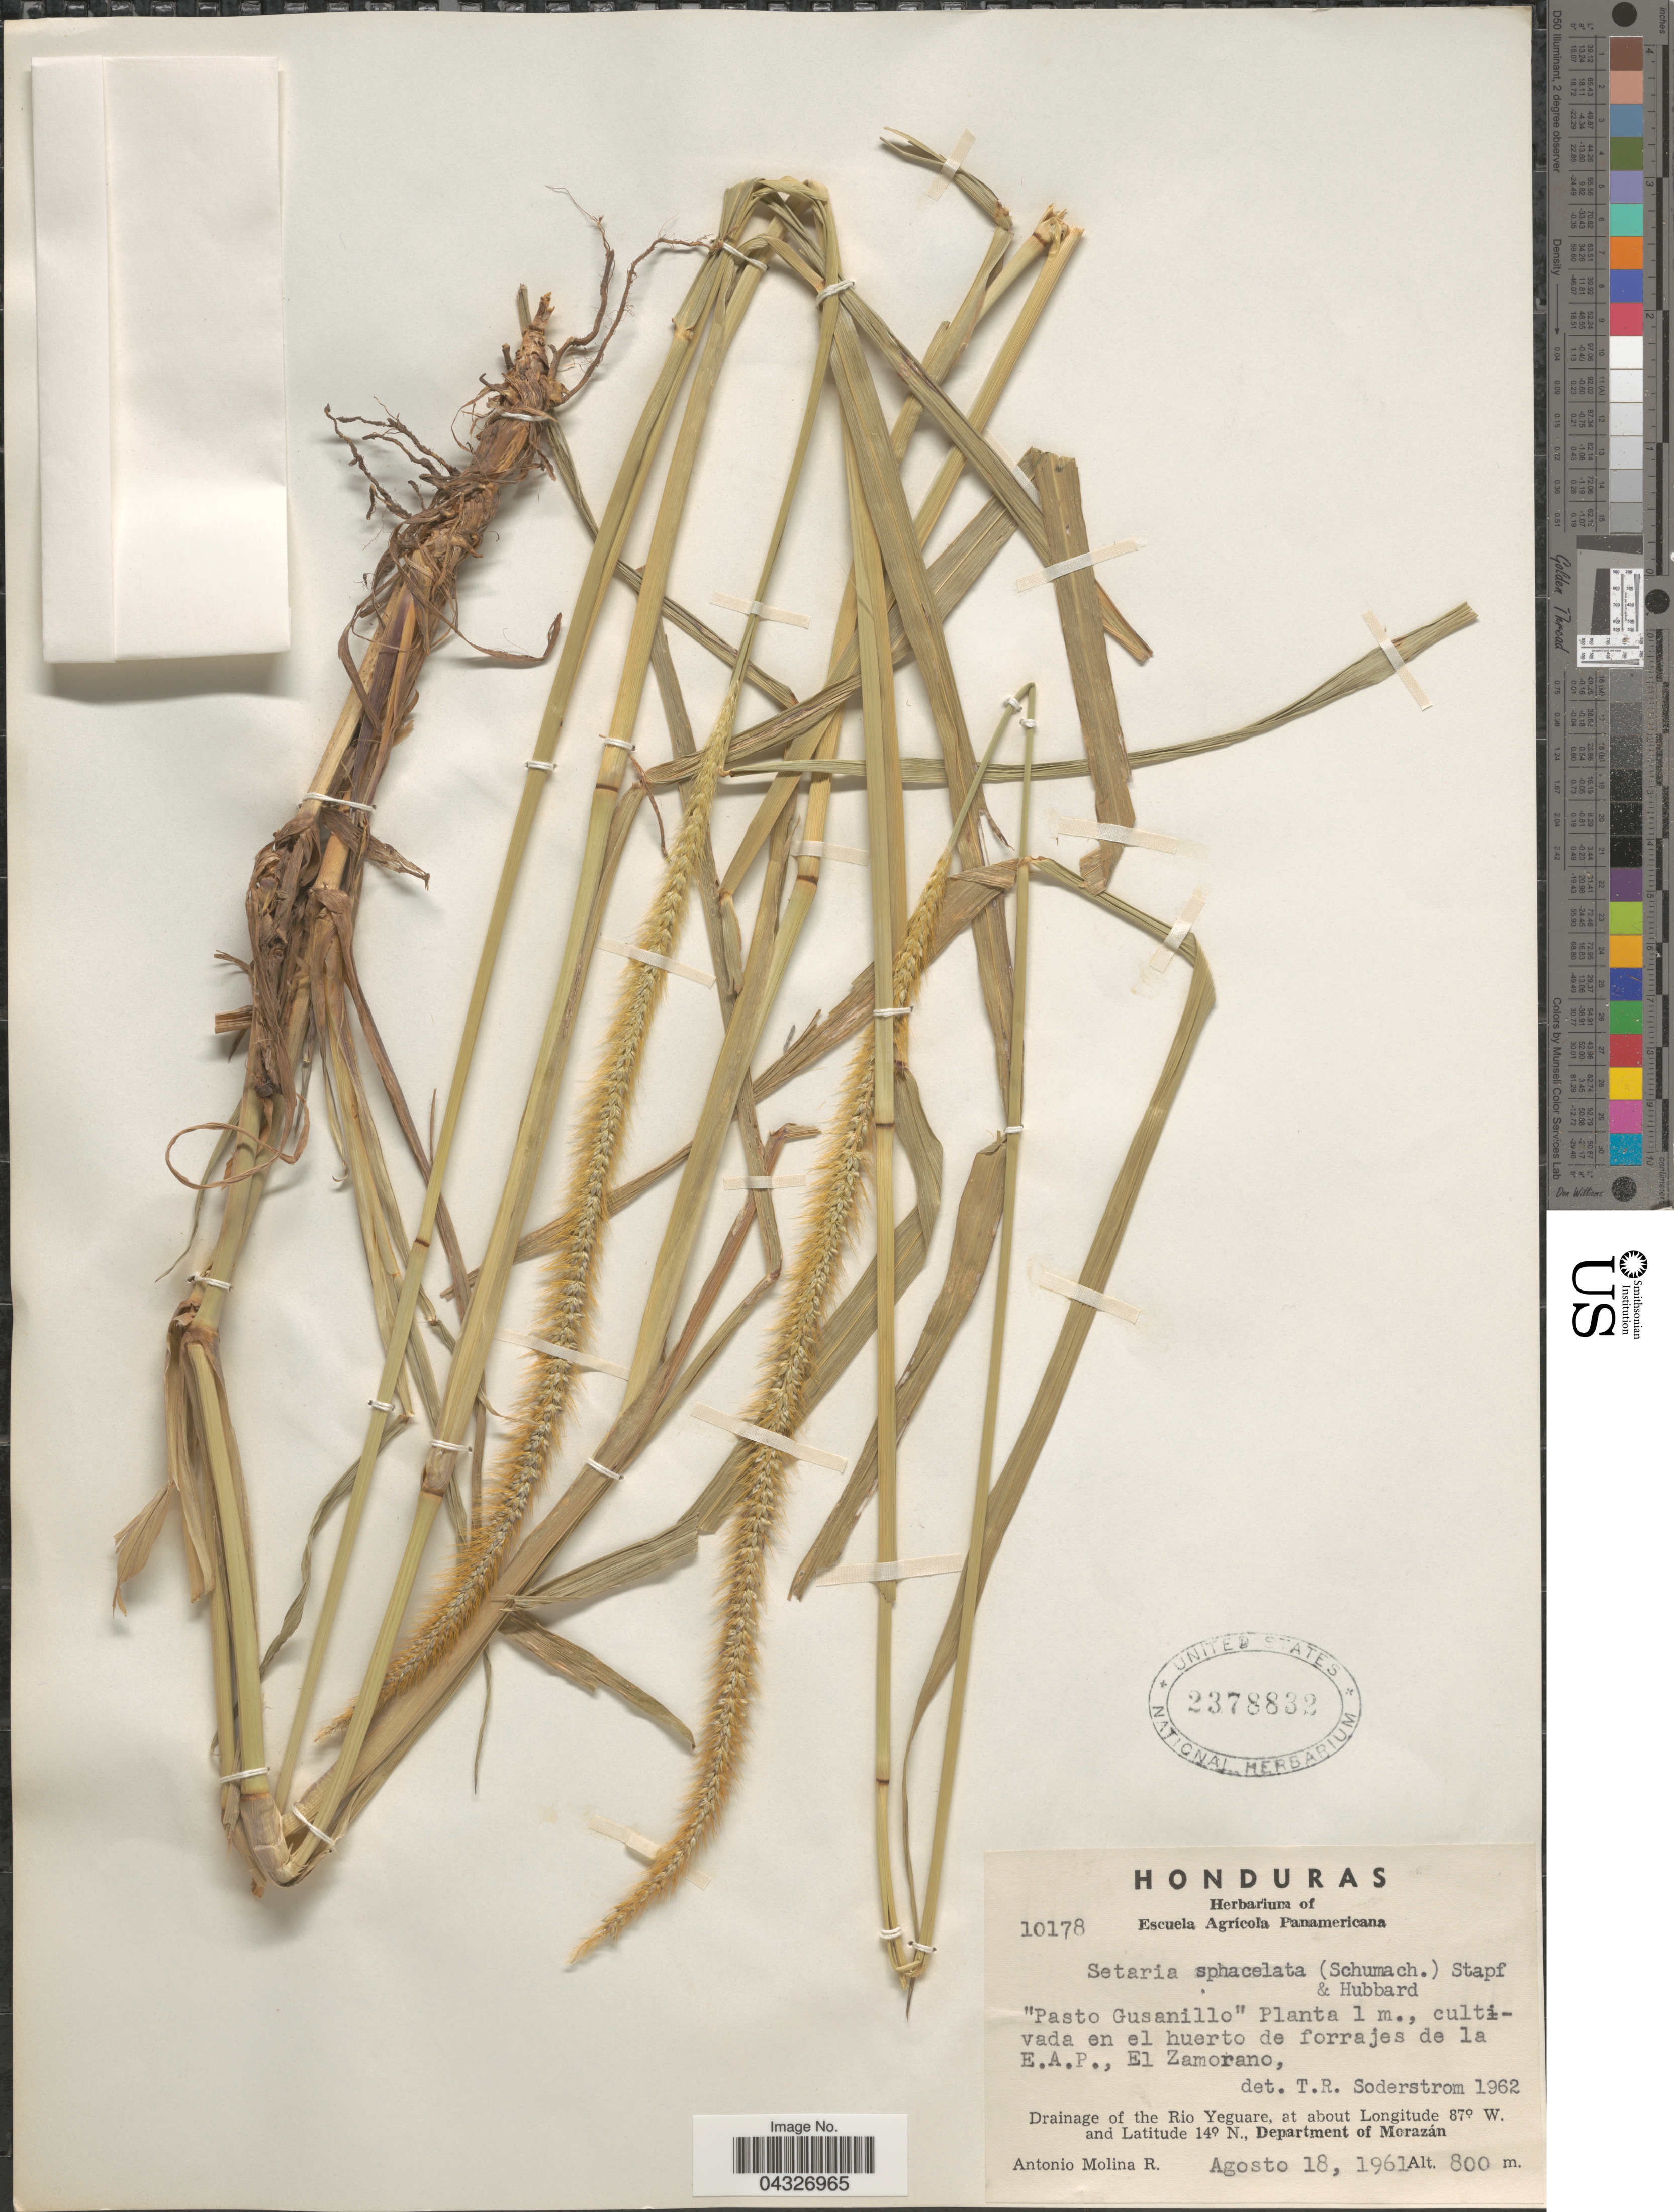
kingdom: Plantae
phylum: Tracheophyta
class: Liliopsida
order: Poales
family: Poaceae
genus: Setaria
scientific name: Setaria sphacelata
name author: (Schumach.) Stapf & Hubb. ex Moss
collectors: A. Molina R.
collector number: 10178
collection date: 1961-08-18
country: Honduras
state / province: Fco. Morazán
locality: En el huerto de forrajes de la E.A.P., El Zamorano, Drainage of the Rio Yeguare, Department of Morazán.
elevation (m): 800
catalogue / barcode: US 2378832